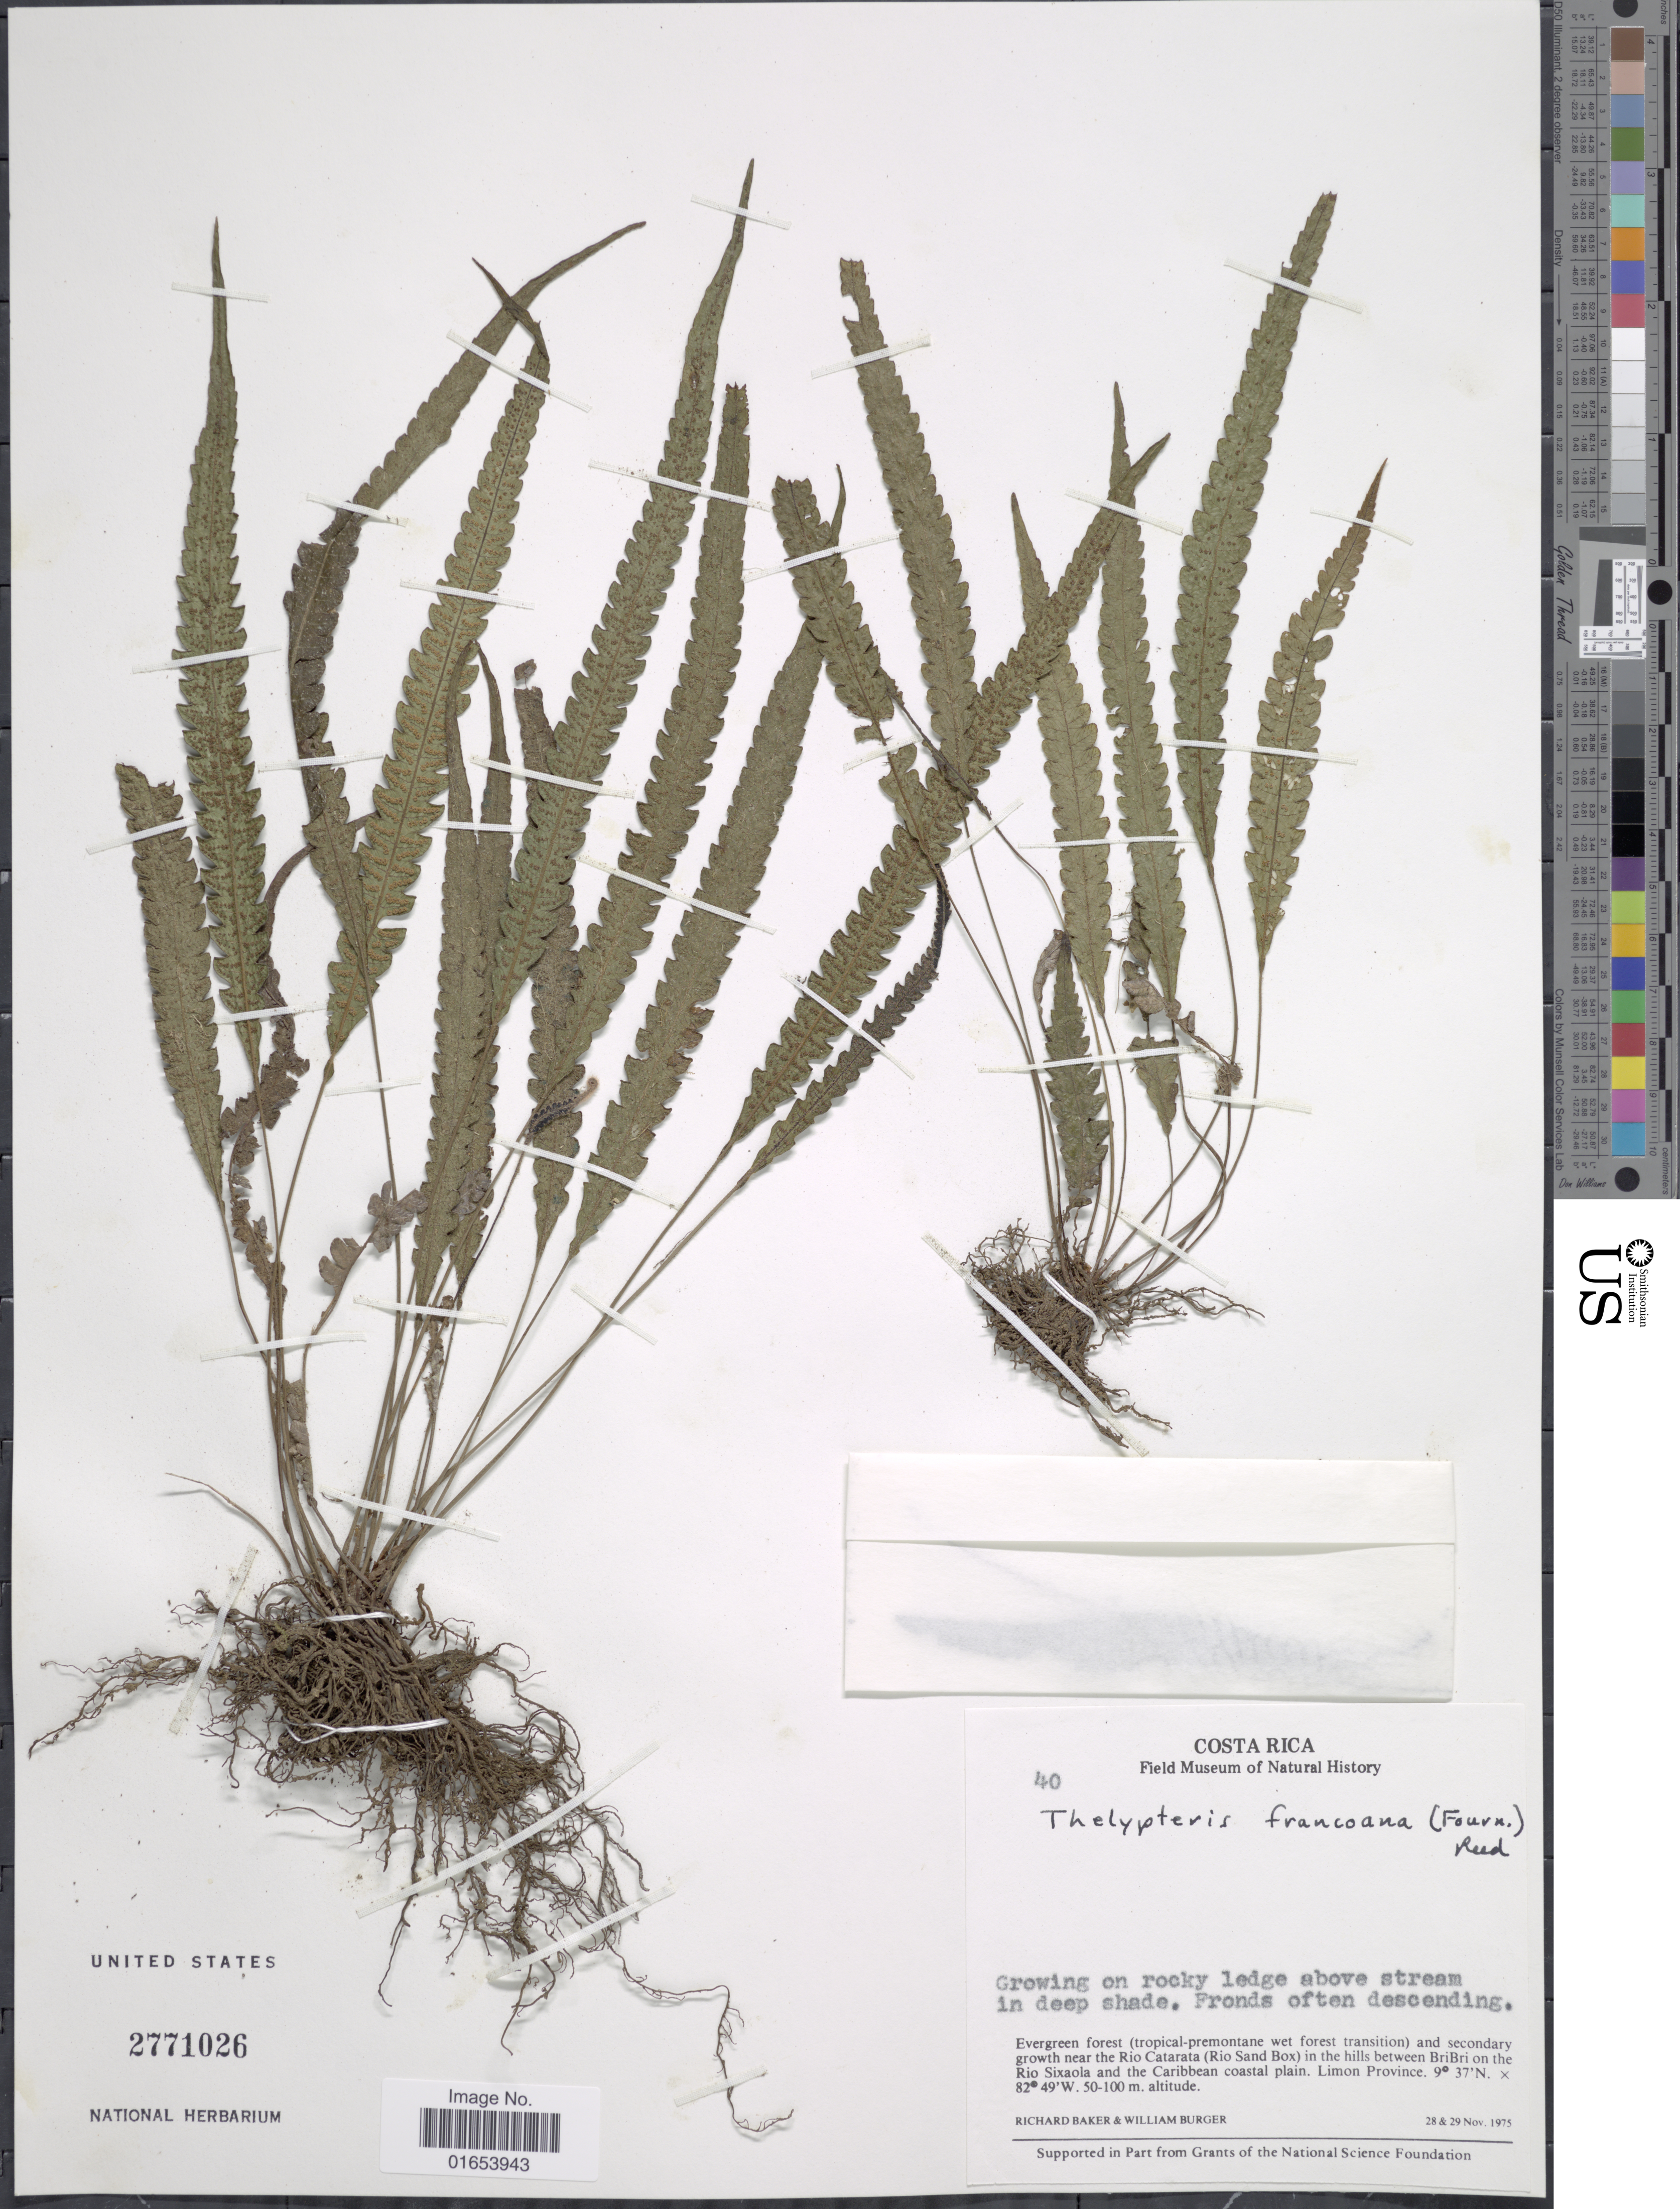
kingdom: Plantae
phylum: Tracheophyta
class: Polypodiopsida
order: Polypodiales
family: Thelypteridaceae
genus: Goniopteris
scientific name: Goniopteris francoana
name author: (E. Fourn.) Á. Löve & D. Löve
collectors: R. Baker & W. Burger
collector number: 40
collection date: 1975-11-28/1975-11-29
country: Costa Rica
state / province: Limón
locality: Evergreen forest (tropical-premontane wet forest transition) and secondary growth near the Rio Catarata (Rio Sand Box) in the hills between BriBri on the Rio Sixaola and the Caribbean coastal plain, Limon Province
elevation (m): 50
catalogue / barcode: US 2771026